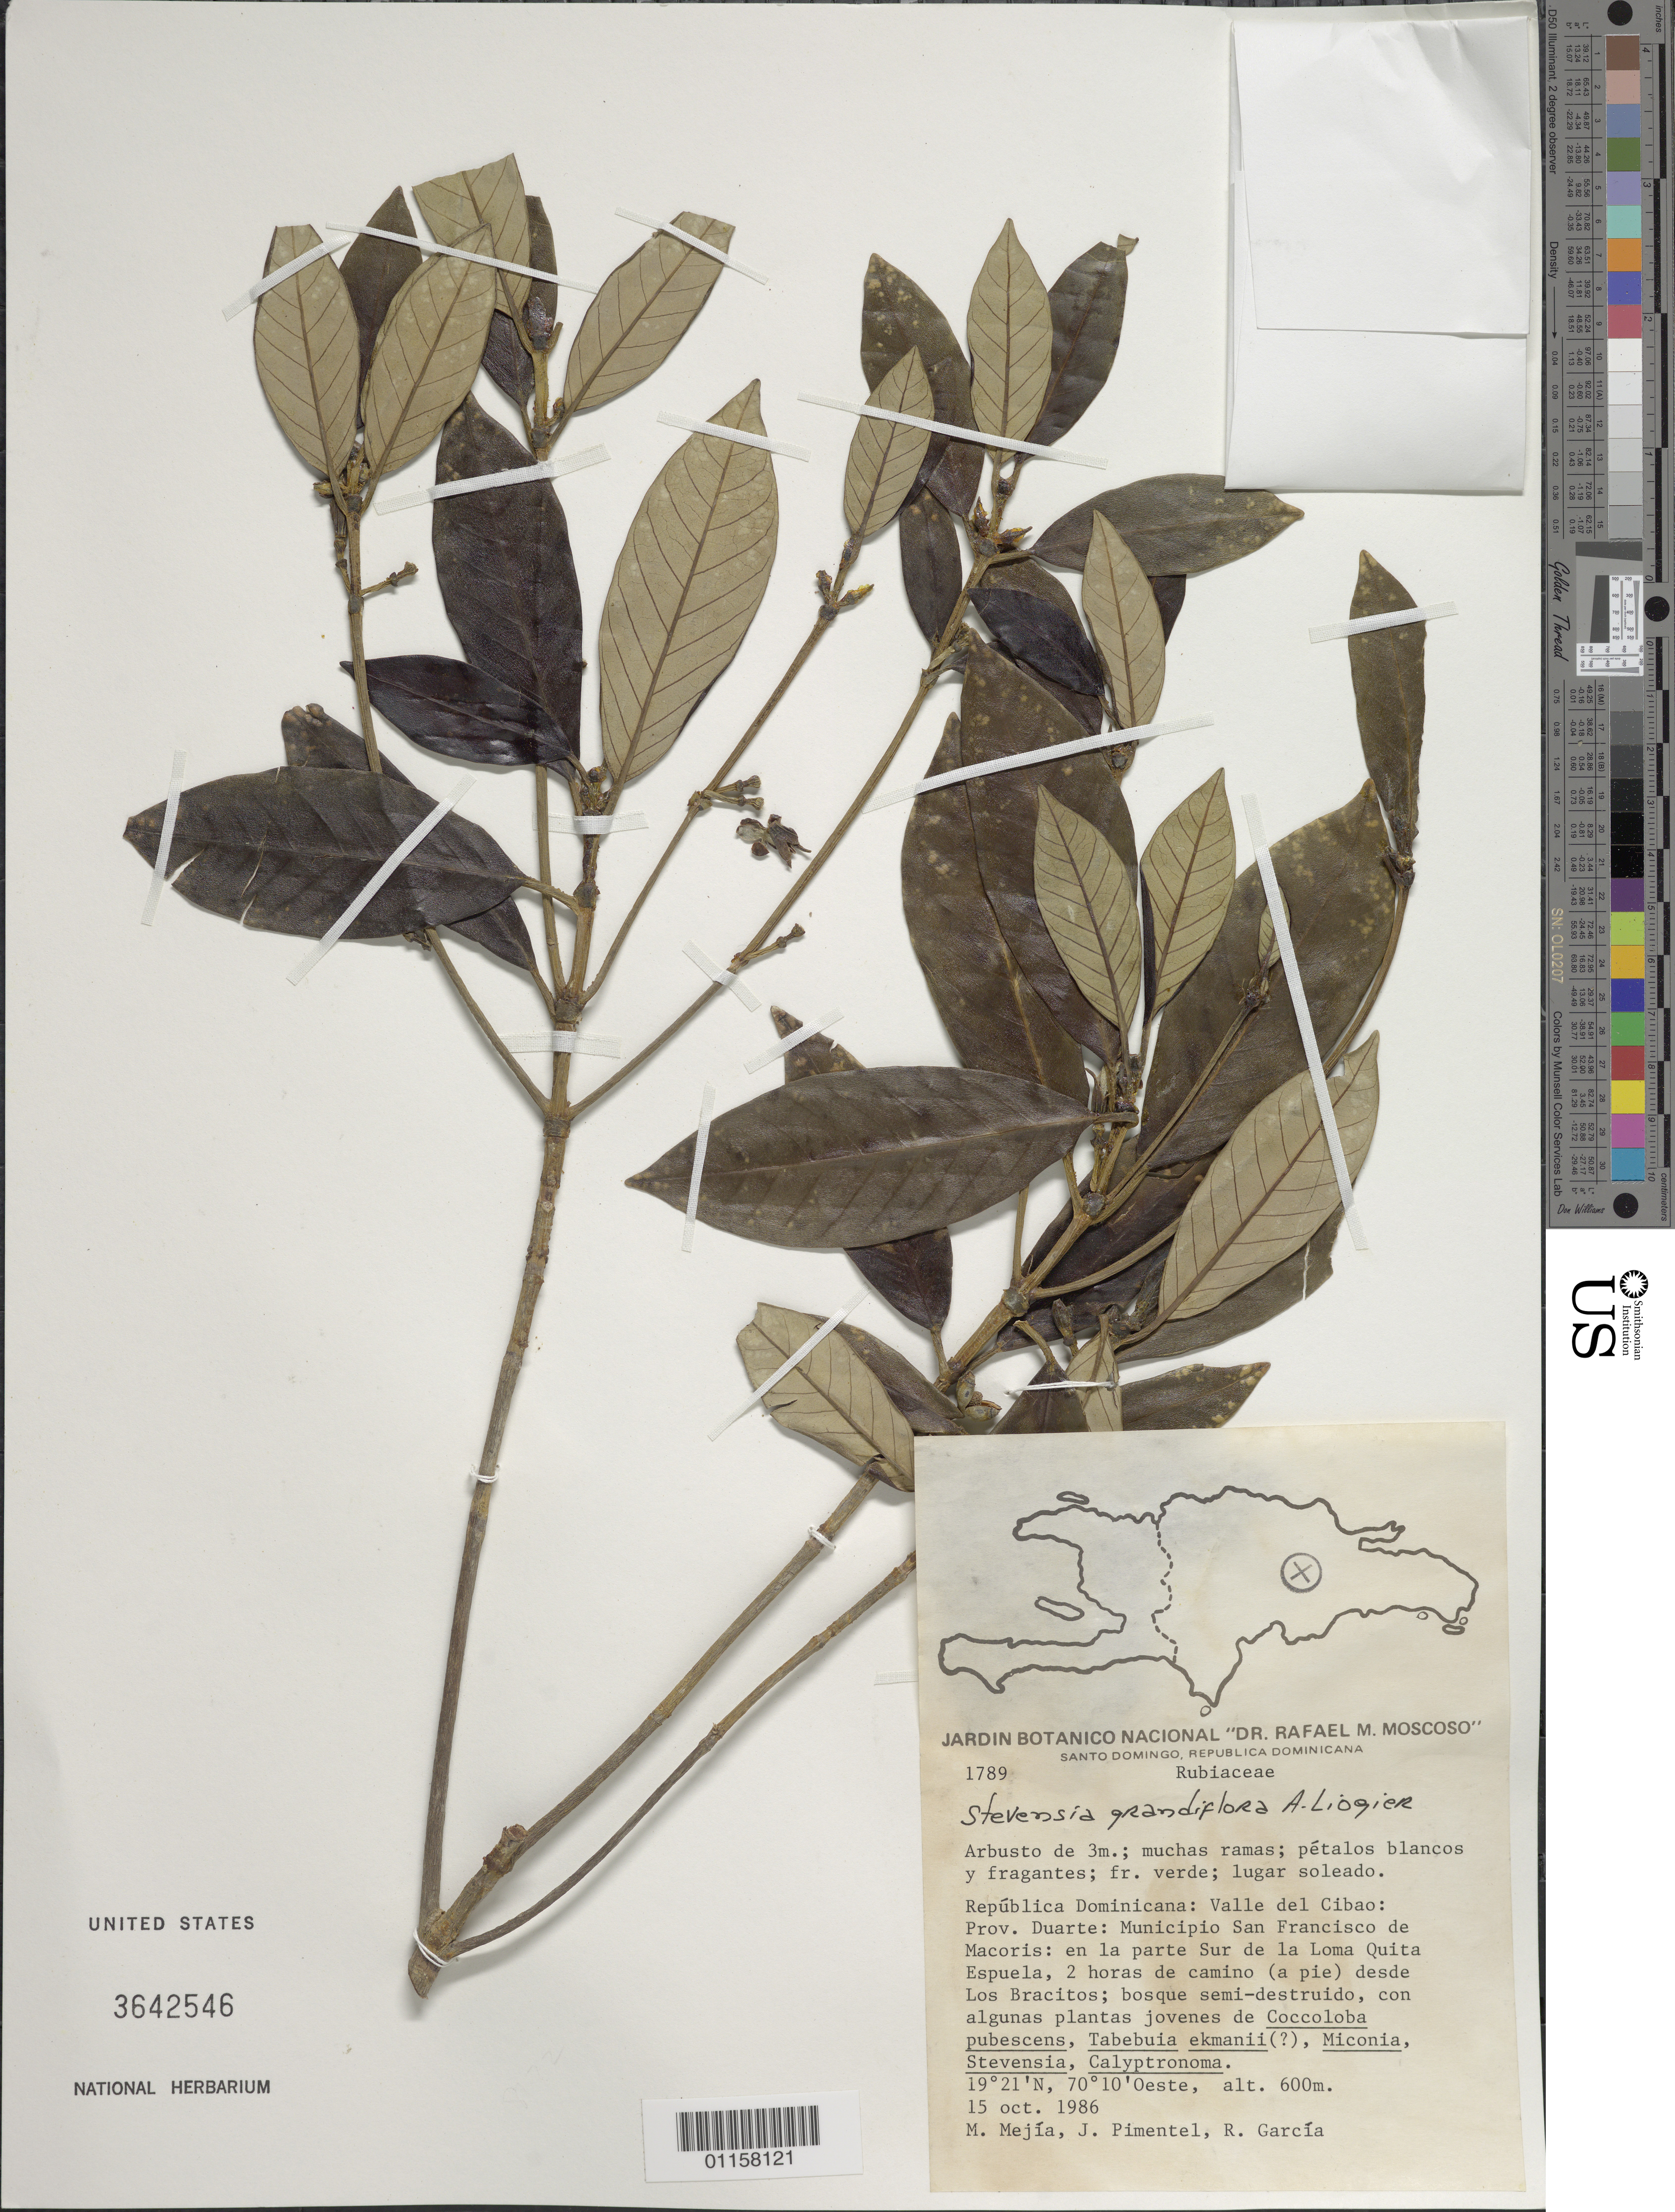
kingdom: Plantae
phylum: Tracheophyta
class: Magnoliopsida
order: Gentianales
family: Rubiaceae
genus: Stevensia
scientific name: Stevensia grandiflora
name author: Alain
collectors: M. Mejia, J. Pimentel & R. G. García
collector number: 1789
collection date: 1986-10-15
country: Dominican Republic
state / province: Duarte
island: Hispaniola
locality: Valle del Cibao; Municipio San Francisco de macoris; en la parte Sur de la Loma Quita Espuela, 2 horas de camino (a pie) desde Los Bracitos.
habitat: Bosque semi-destruido, con algunas plantas jovenes de Coccoloba pubescens, Tabebuia ekmanii (?), Miconia, Stevensia, Calyptronoma.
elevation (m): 600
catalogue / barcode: US 3642546